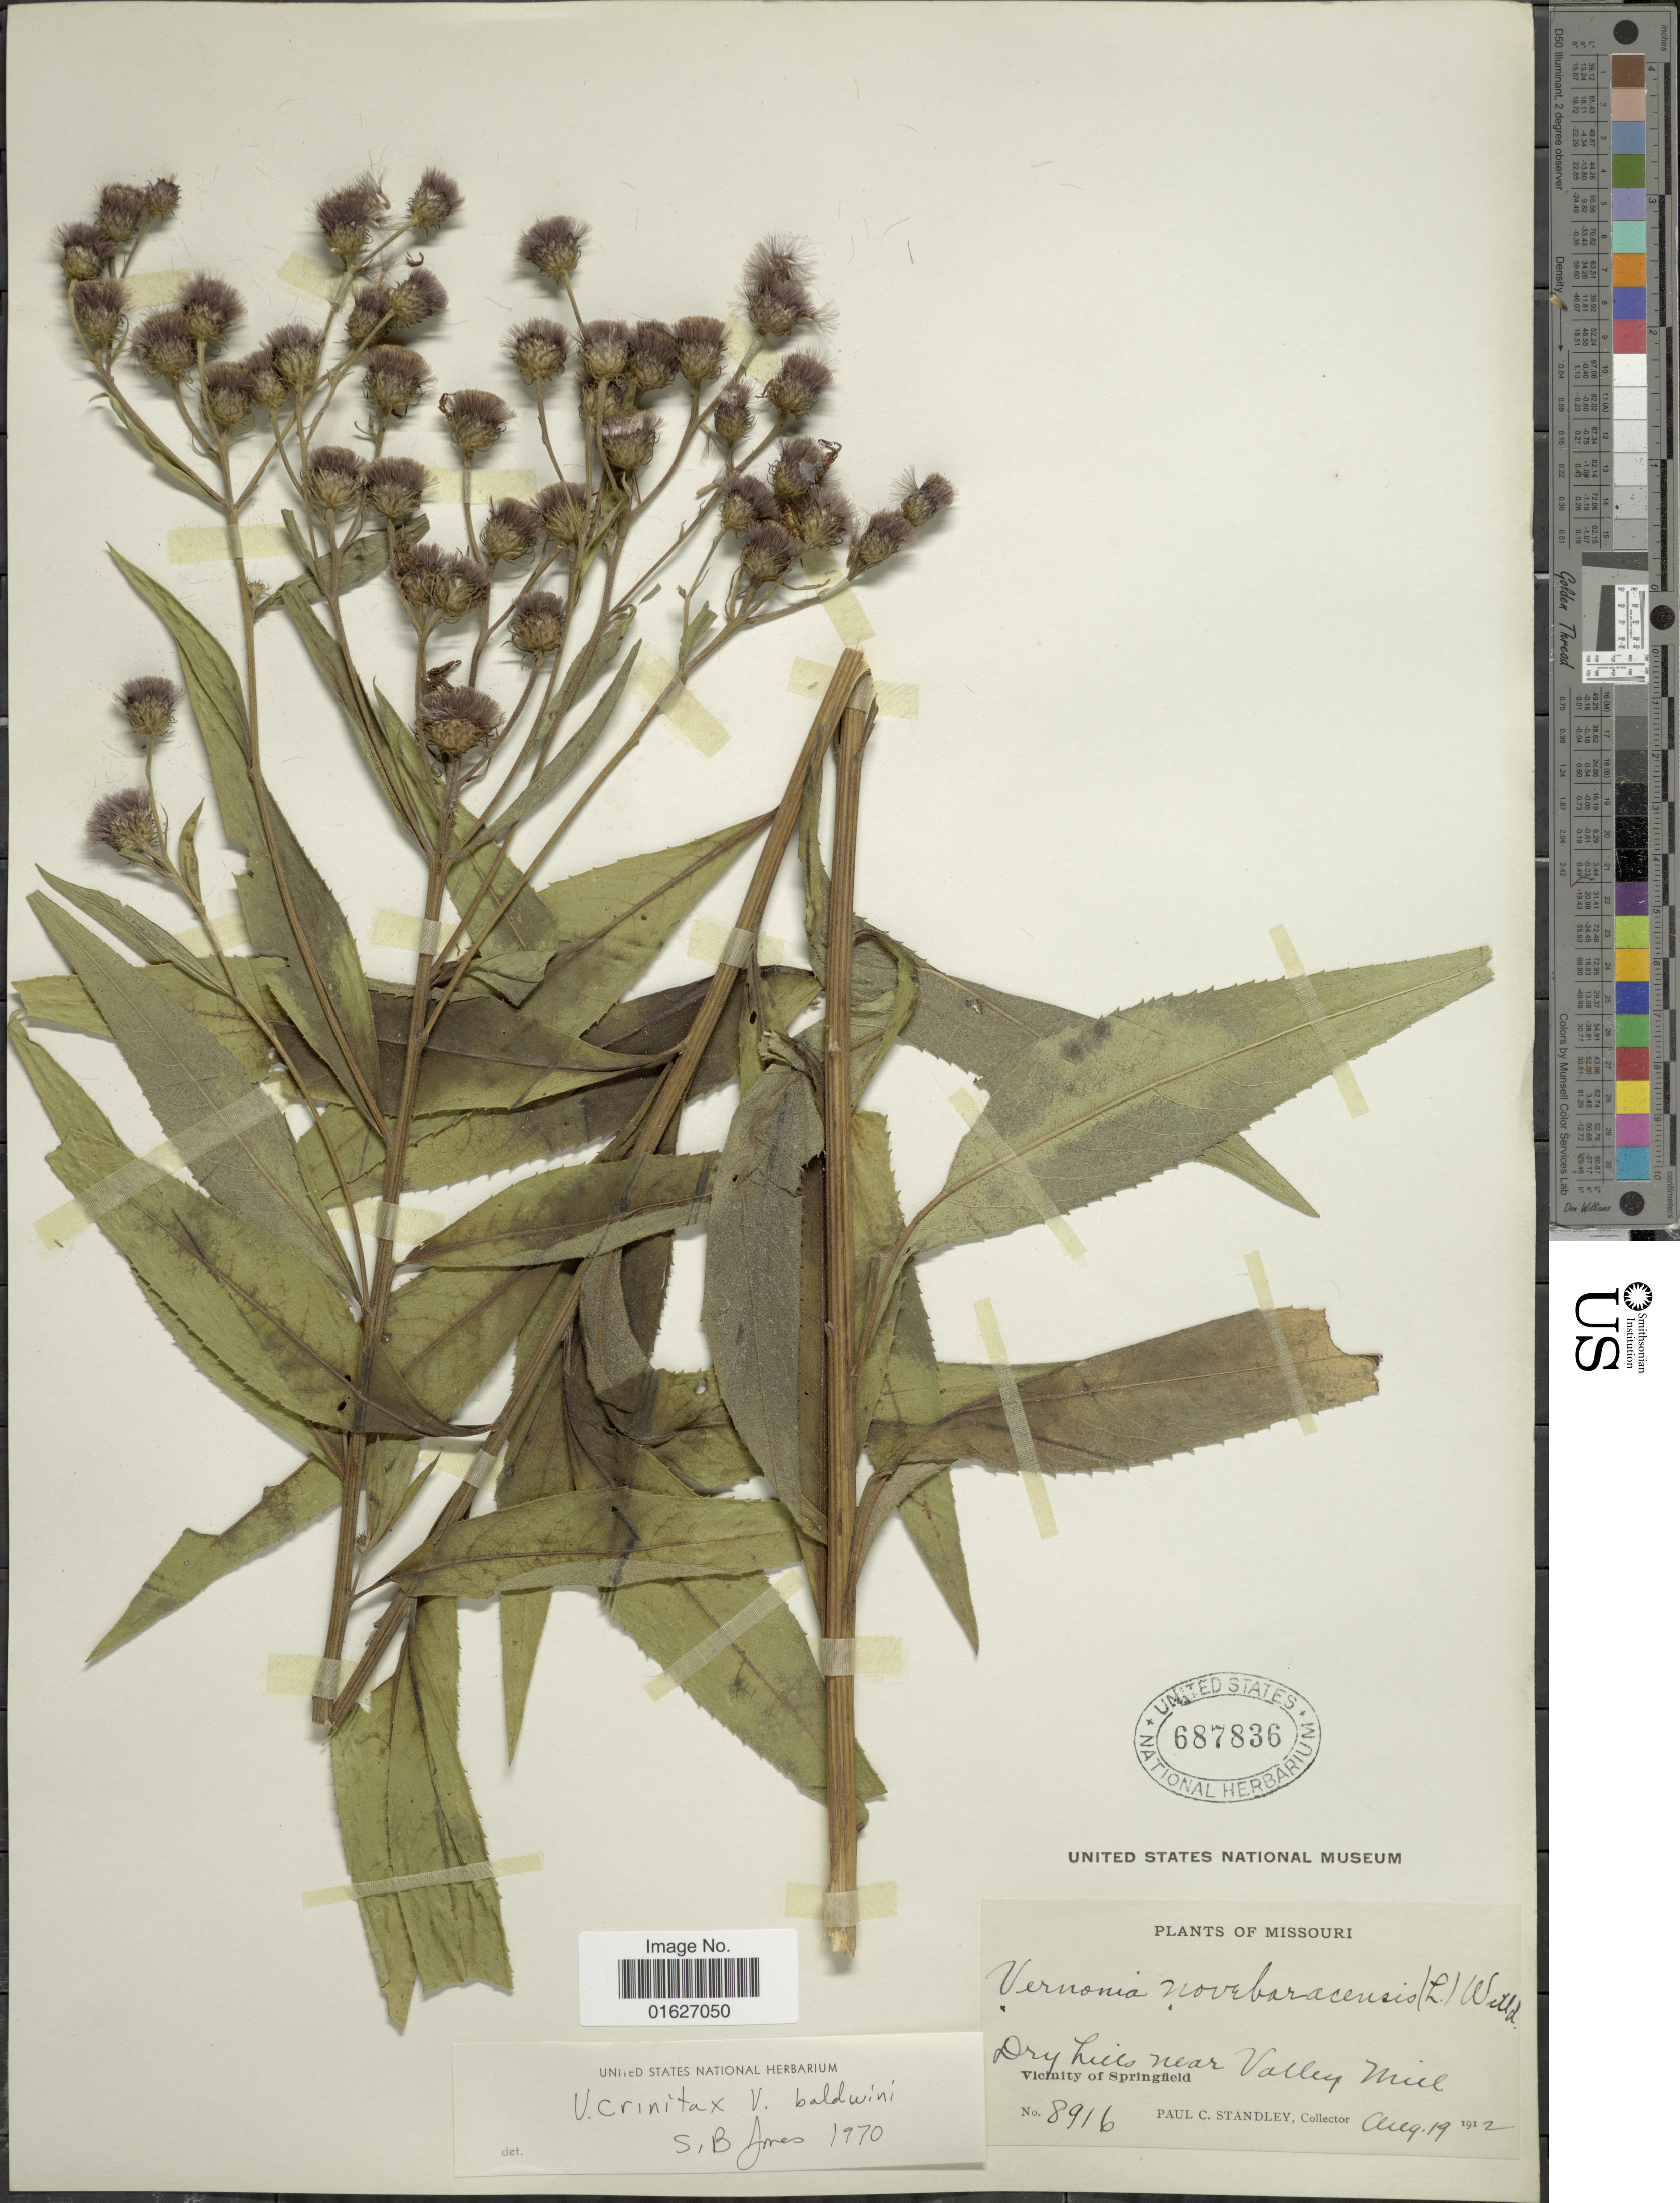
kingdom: Plantae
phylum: Tracheophyta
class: Magnoliopsida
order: Asterales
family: Asteraceae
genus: Vernonia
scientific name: Vernonia crinita x V. baldwinii Torr.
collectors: P. C. Standley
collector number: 8916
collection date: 1912-08-19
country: United States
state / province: Missouri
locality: Dry hills near Valley Mill, vicinity of Springfield.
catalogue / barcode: US 687836